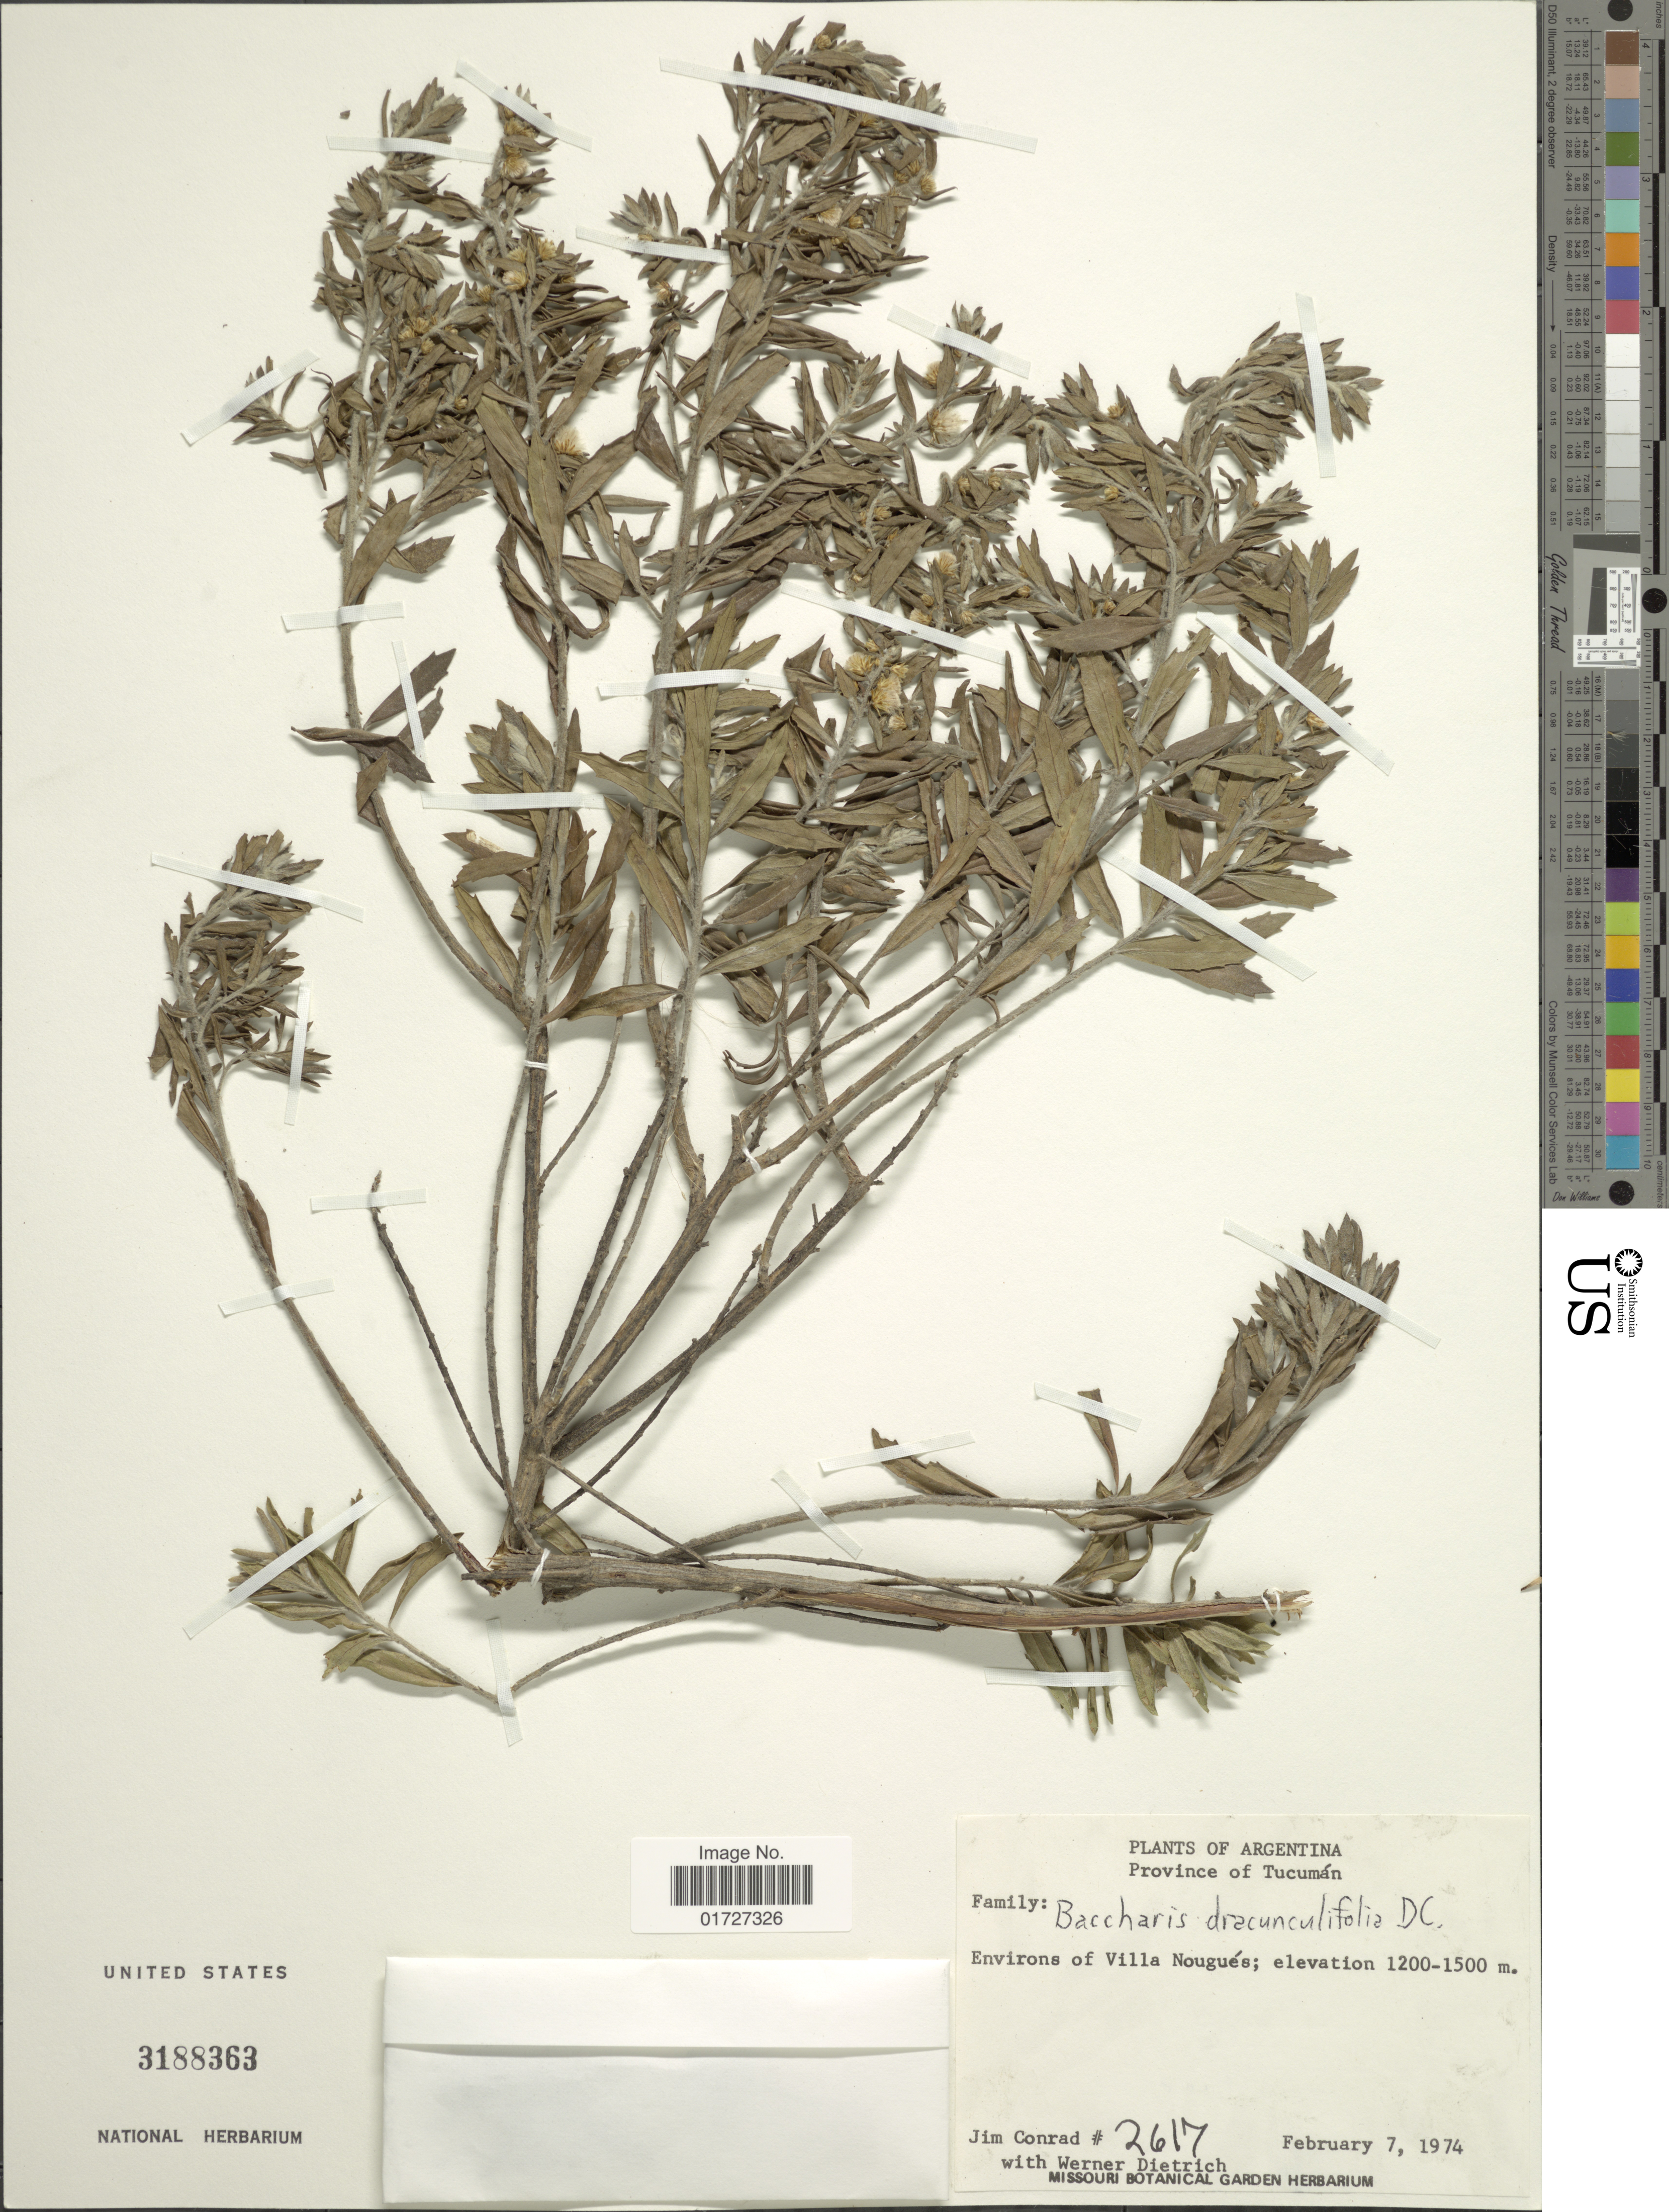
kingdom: Plantae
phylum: Tracheophyta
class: Magnoliopsida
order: Asterales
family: Asteraceae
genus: Baccharis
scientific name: Baccharis dracunculifolia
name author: DC.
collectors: J. Conrad & W. Dietrich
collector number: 2617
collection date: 1974-02-07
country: Argentina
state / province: Tucuman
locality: Environs of Villa Nougues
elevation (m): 1200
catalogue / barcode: US 3188363